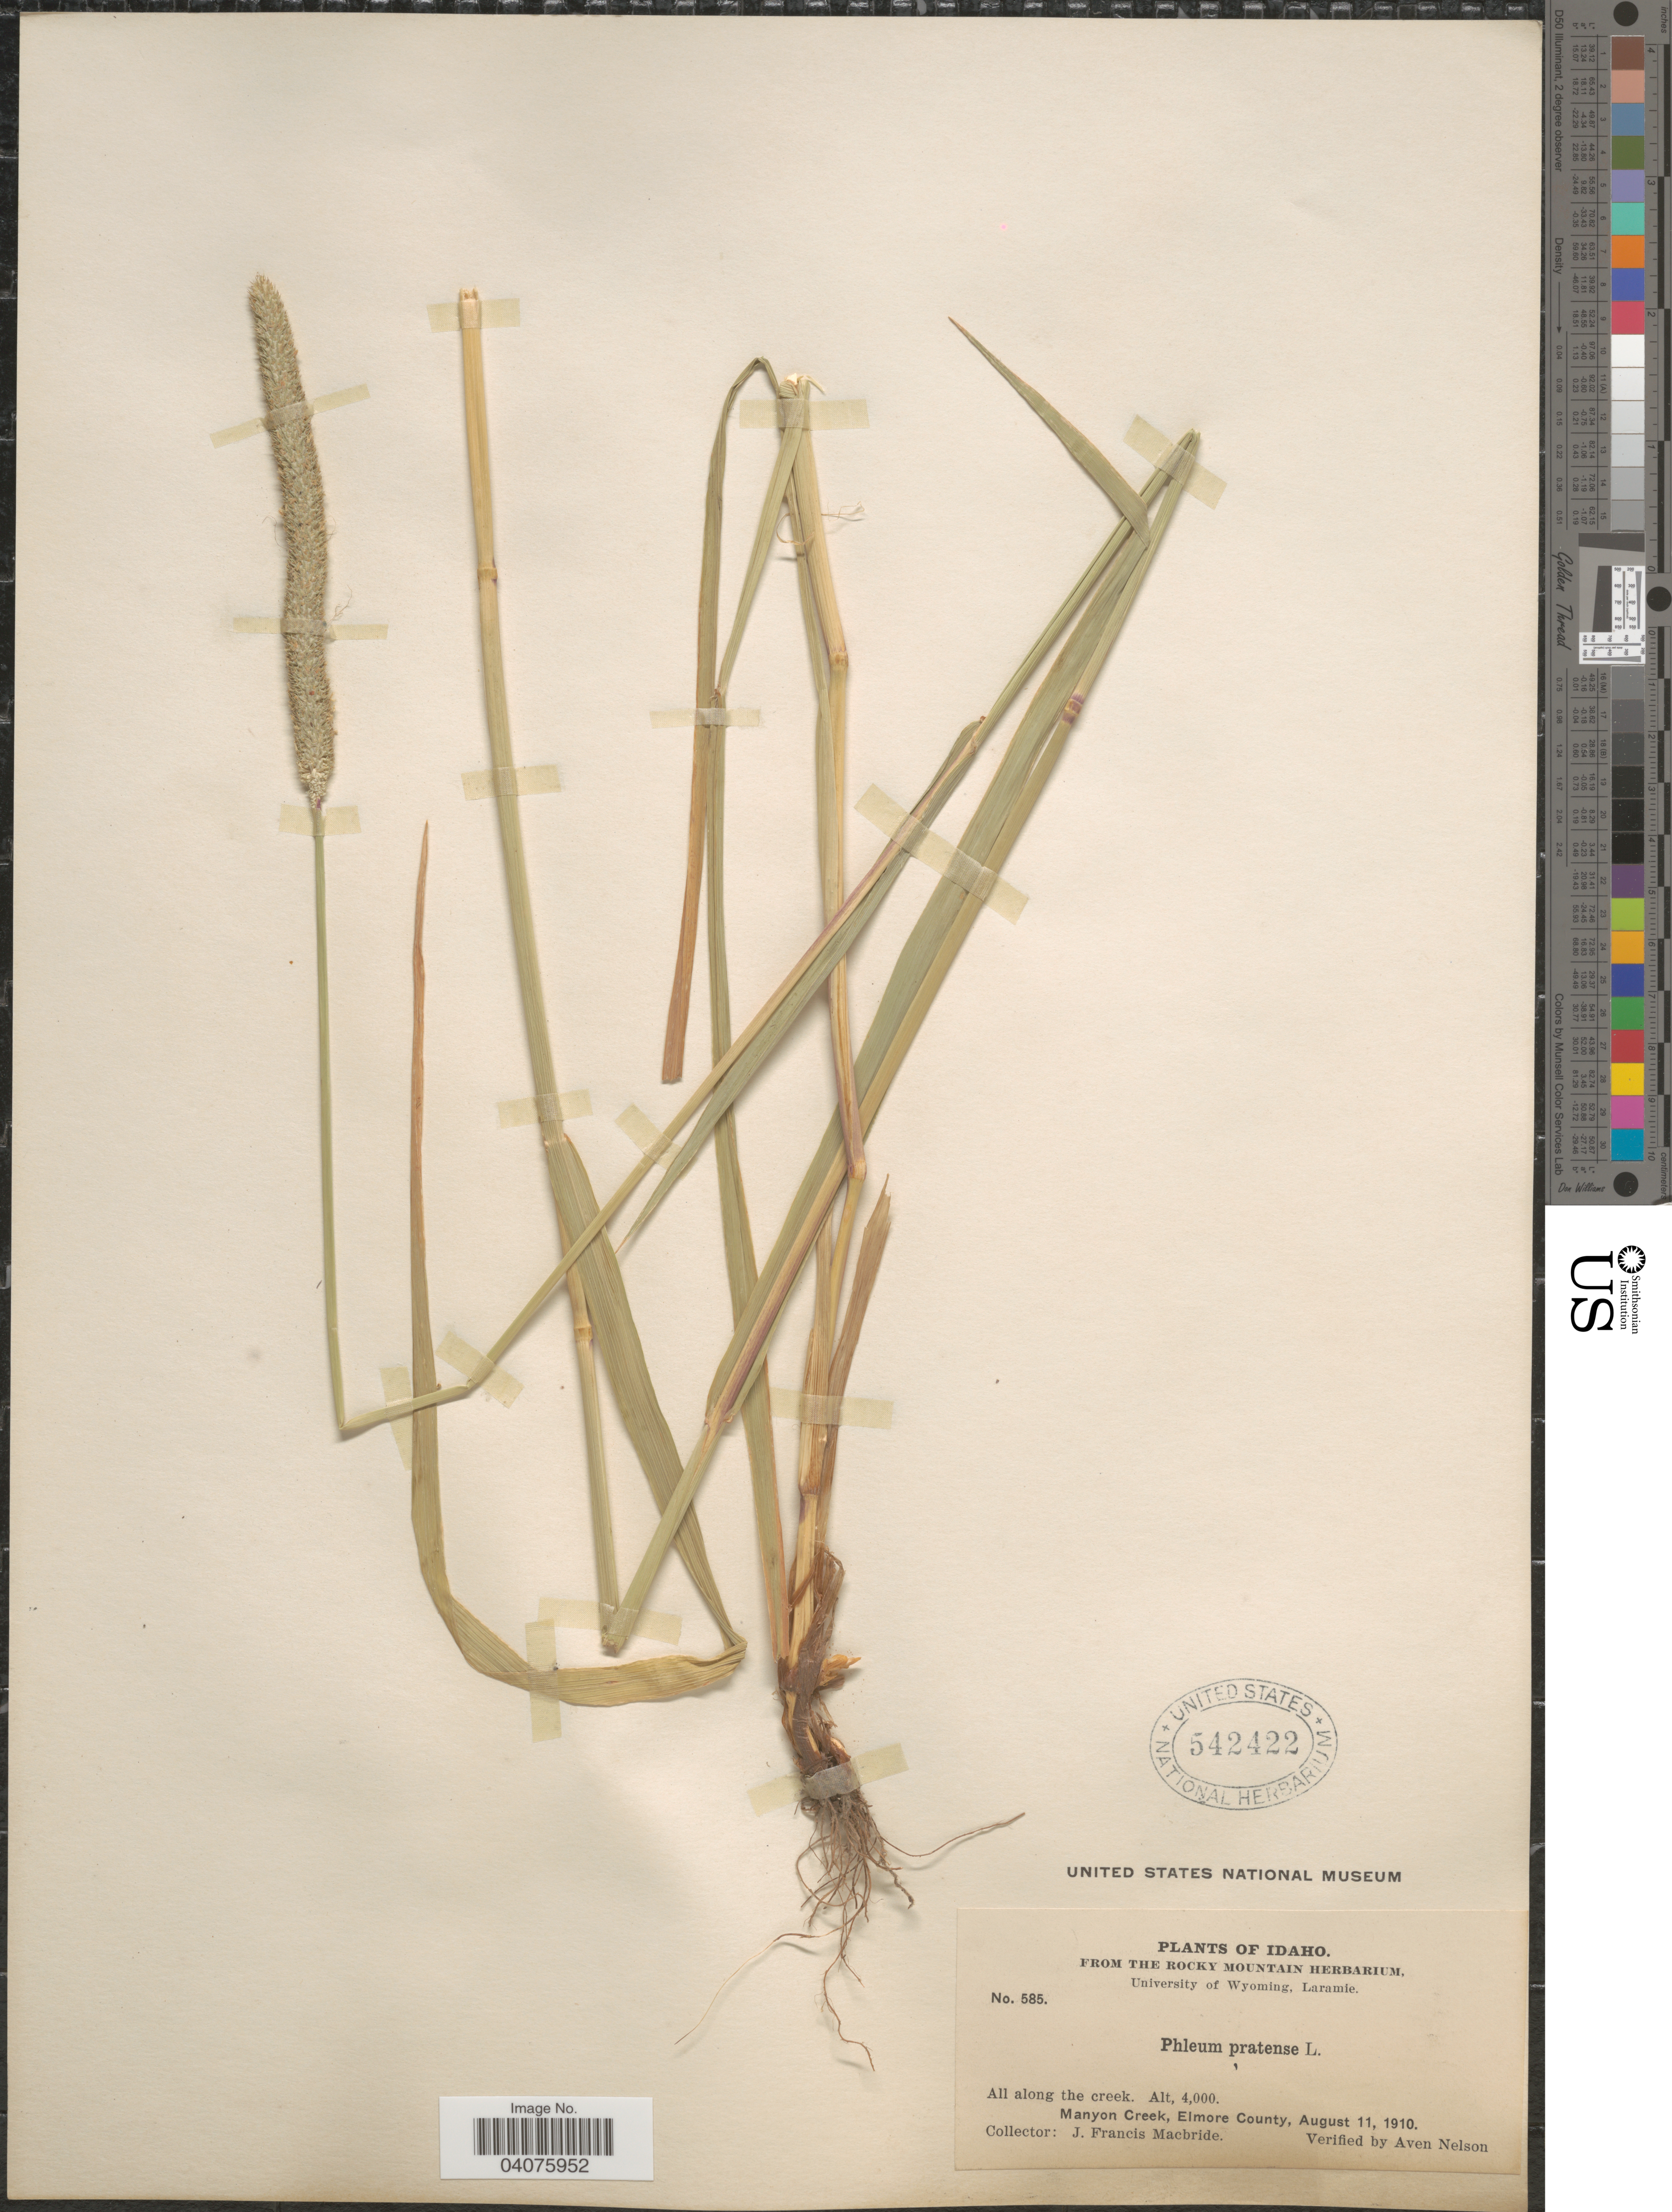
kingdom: Plantae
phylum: Tracheophyta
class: Liliopsida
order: Poales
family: Poaceae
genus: Phleum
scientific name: Phleum pratense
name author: L.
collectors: J. F. Macbride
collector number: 585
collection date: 1910-08-11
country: United States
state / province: Idaho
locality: All along the creek. Manyon Creek, Elmore County.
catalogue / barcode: US 542422